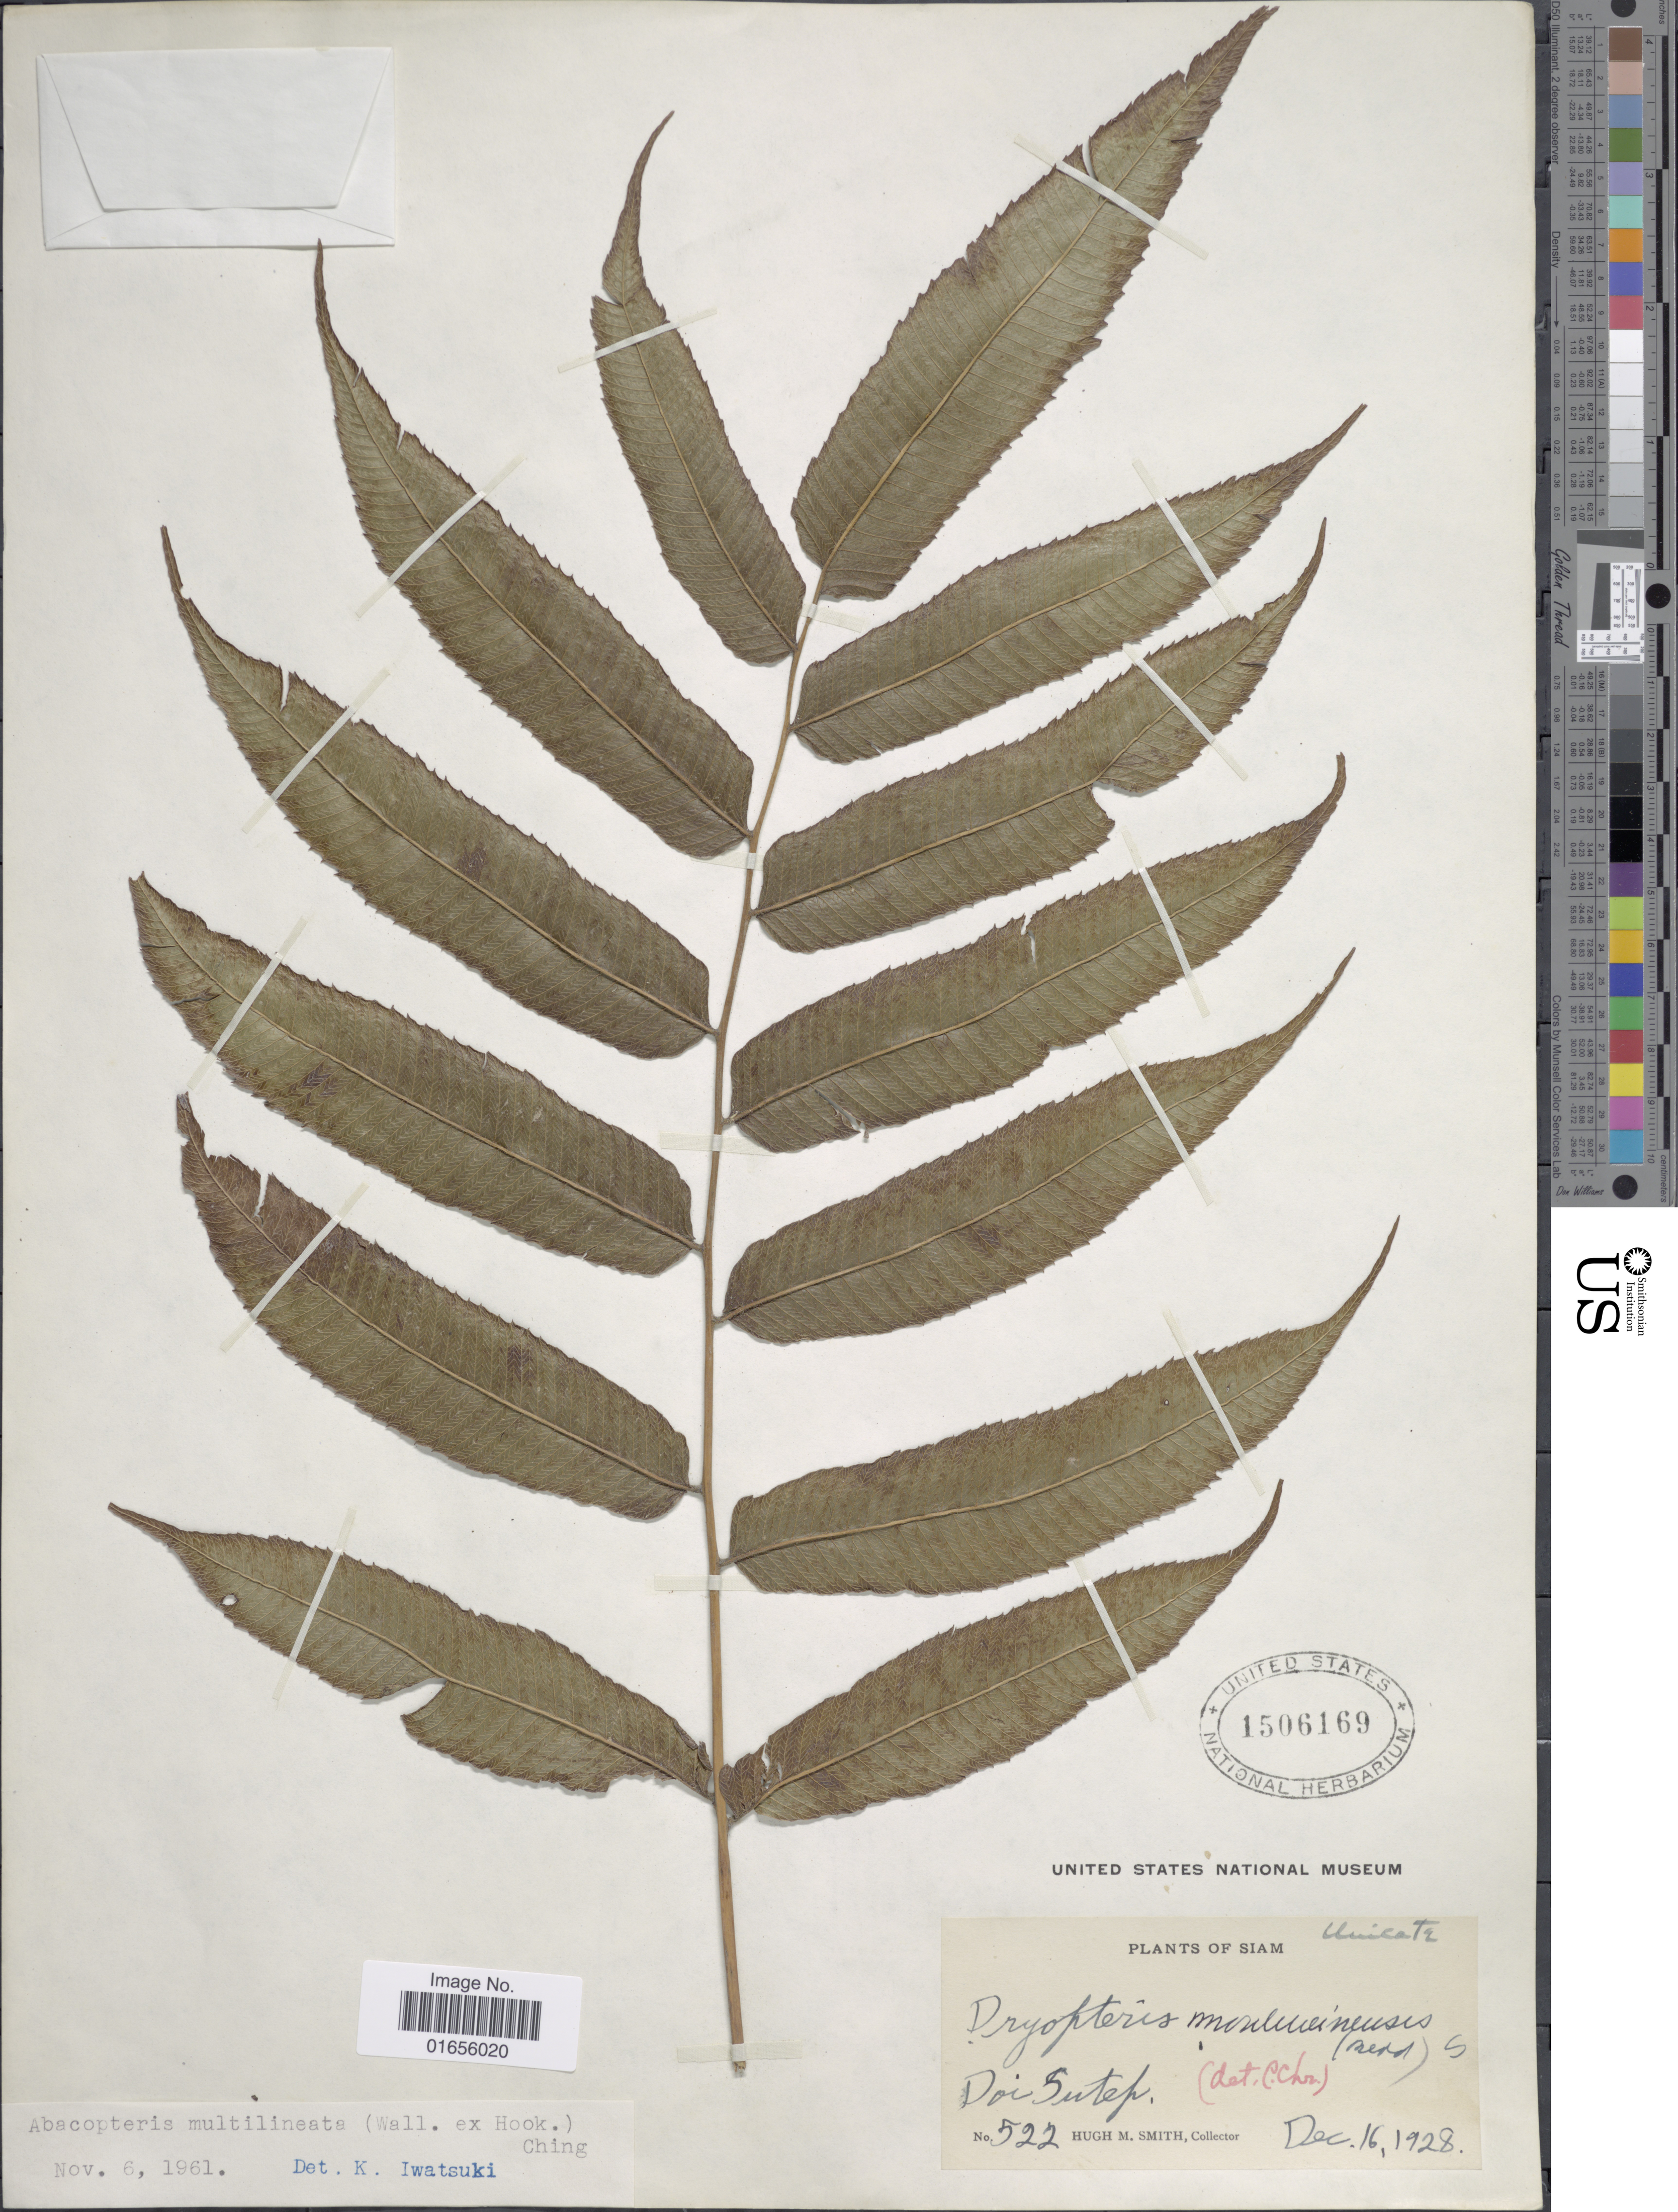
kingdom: Plantae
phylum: Tracheophyta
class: Polypodiopsida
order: Polypodiales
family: Thelypteridaceae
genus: Pronephrium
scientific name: Pronephrium nudatum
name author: (Roxb.) Holttum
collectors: H. M. Smith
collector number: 522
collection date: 1928-12-16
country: Thailand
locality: Siam, Doi Suthep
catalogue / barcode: US 1506169